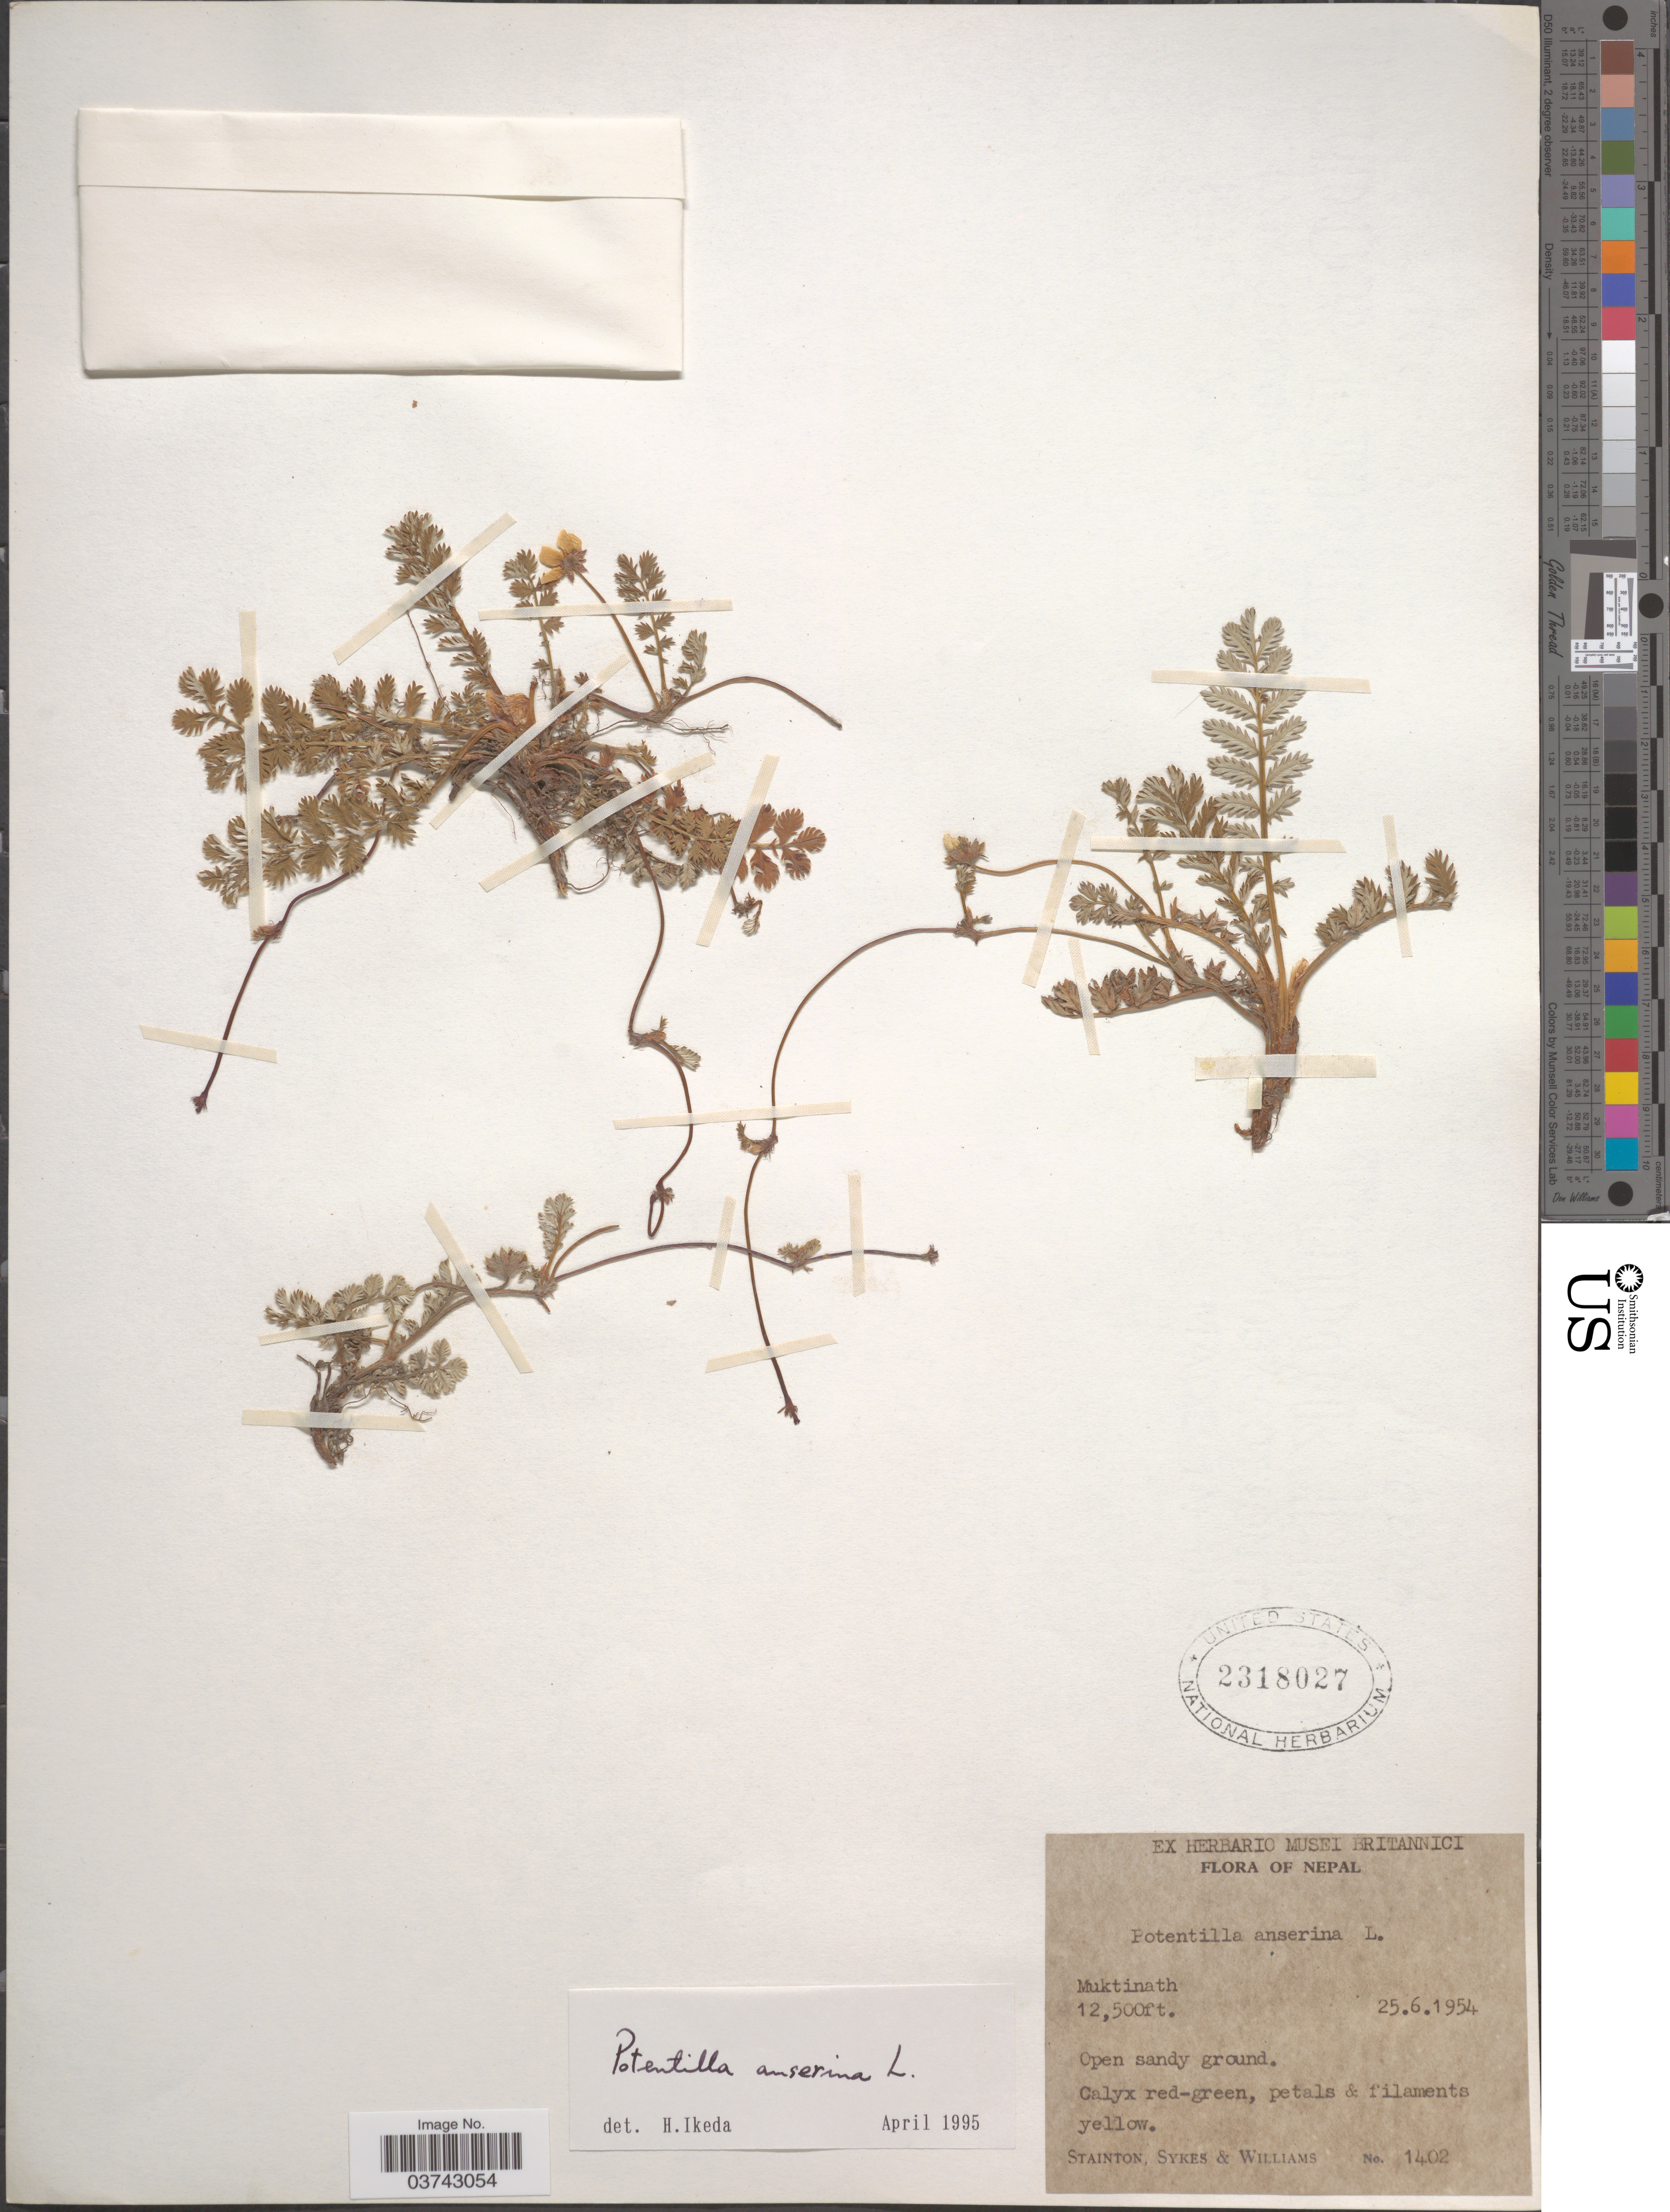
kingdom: Plantae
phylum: Tracheophyta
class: Magnoliopsida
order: Rosales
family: Rosaceae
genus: Argentina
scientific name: Argentina anserina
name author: (L.) Rydb.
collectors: -. Stainton, Sykes, -- & -- Williams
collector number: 1402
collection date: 1954-06-25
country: Nepal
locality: Muktinath.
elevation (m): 3810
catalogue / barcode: US 2318027